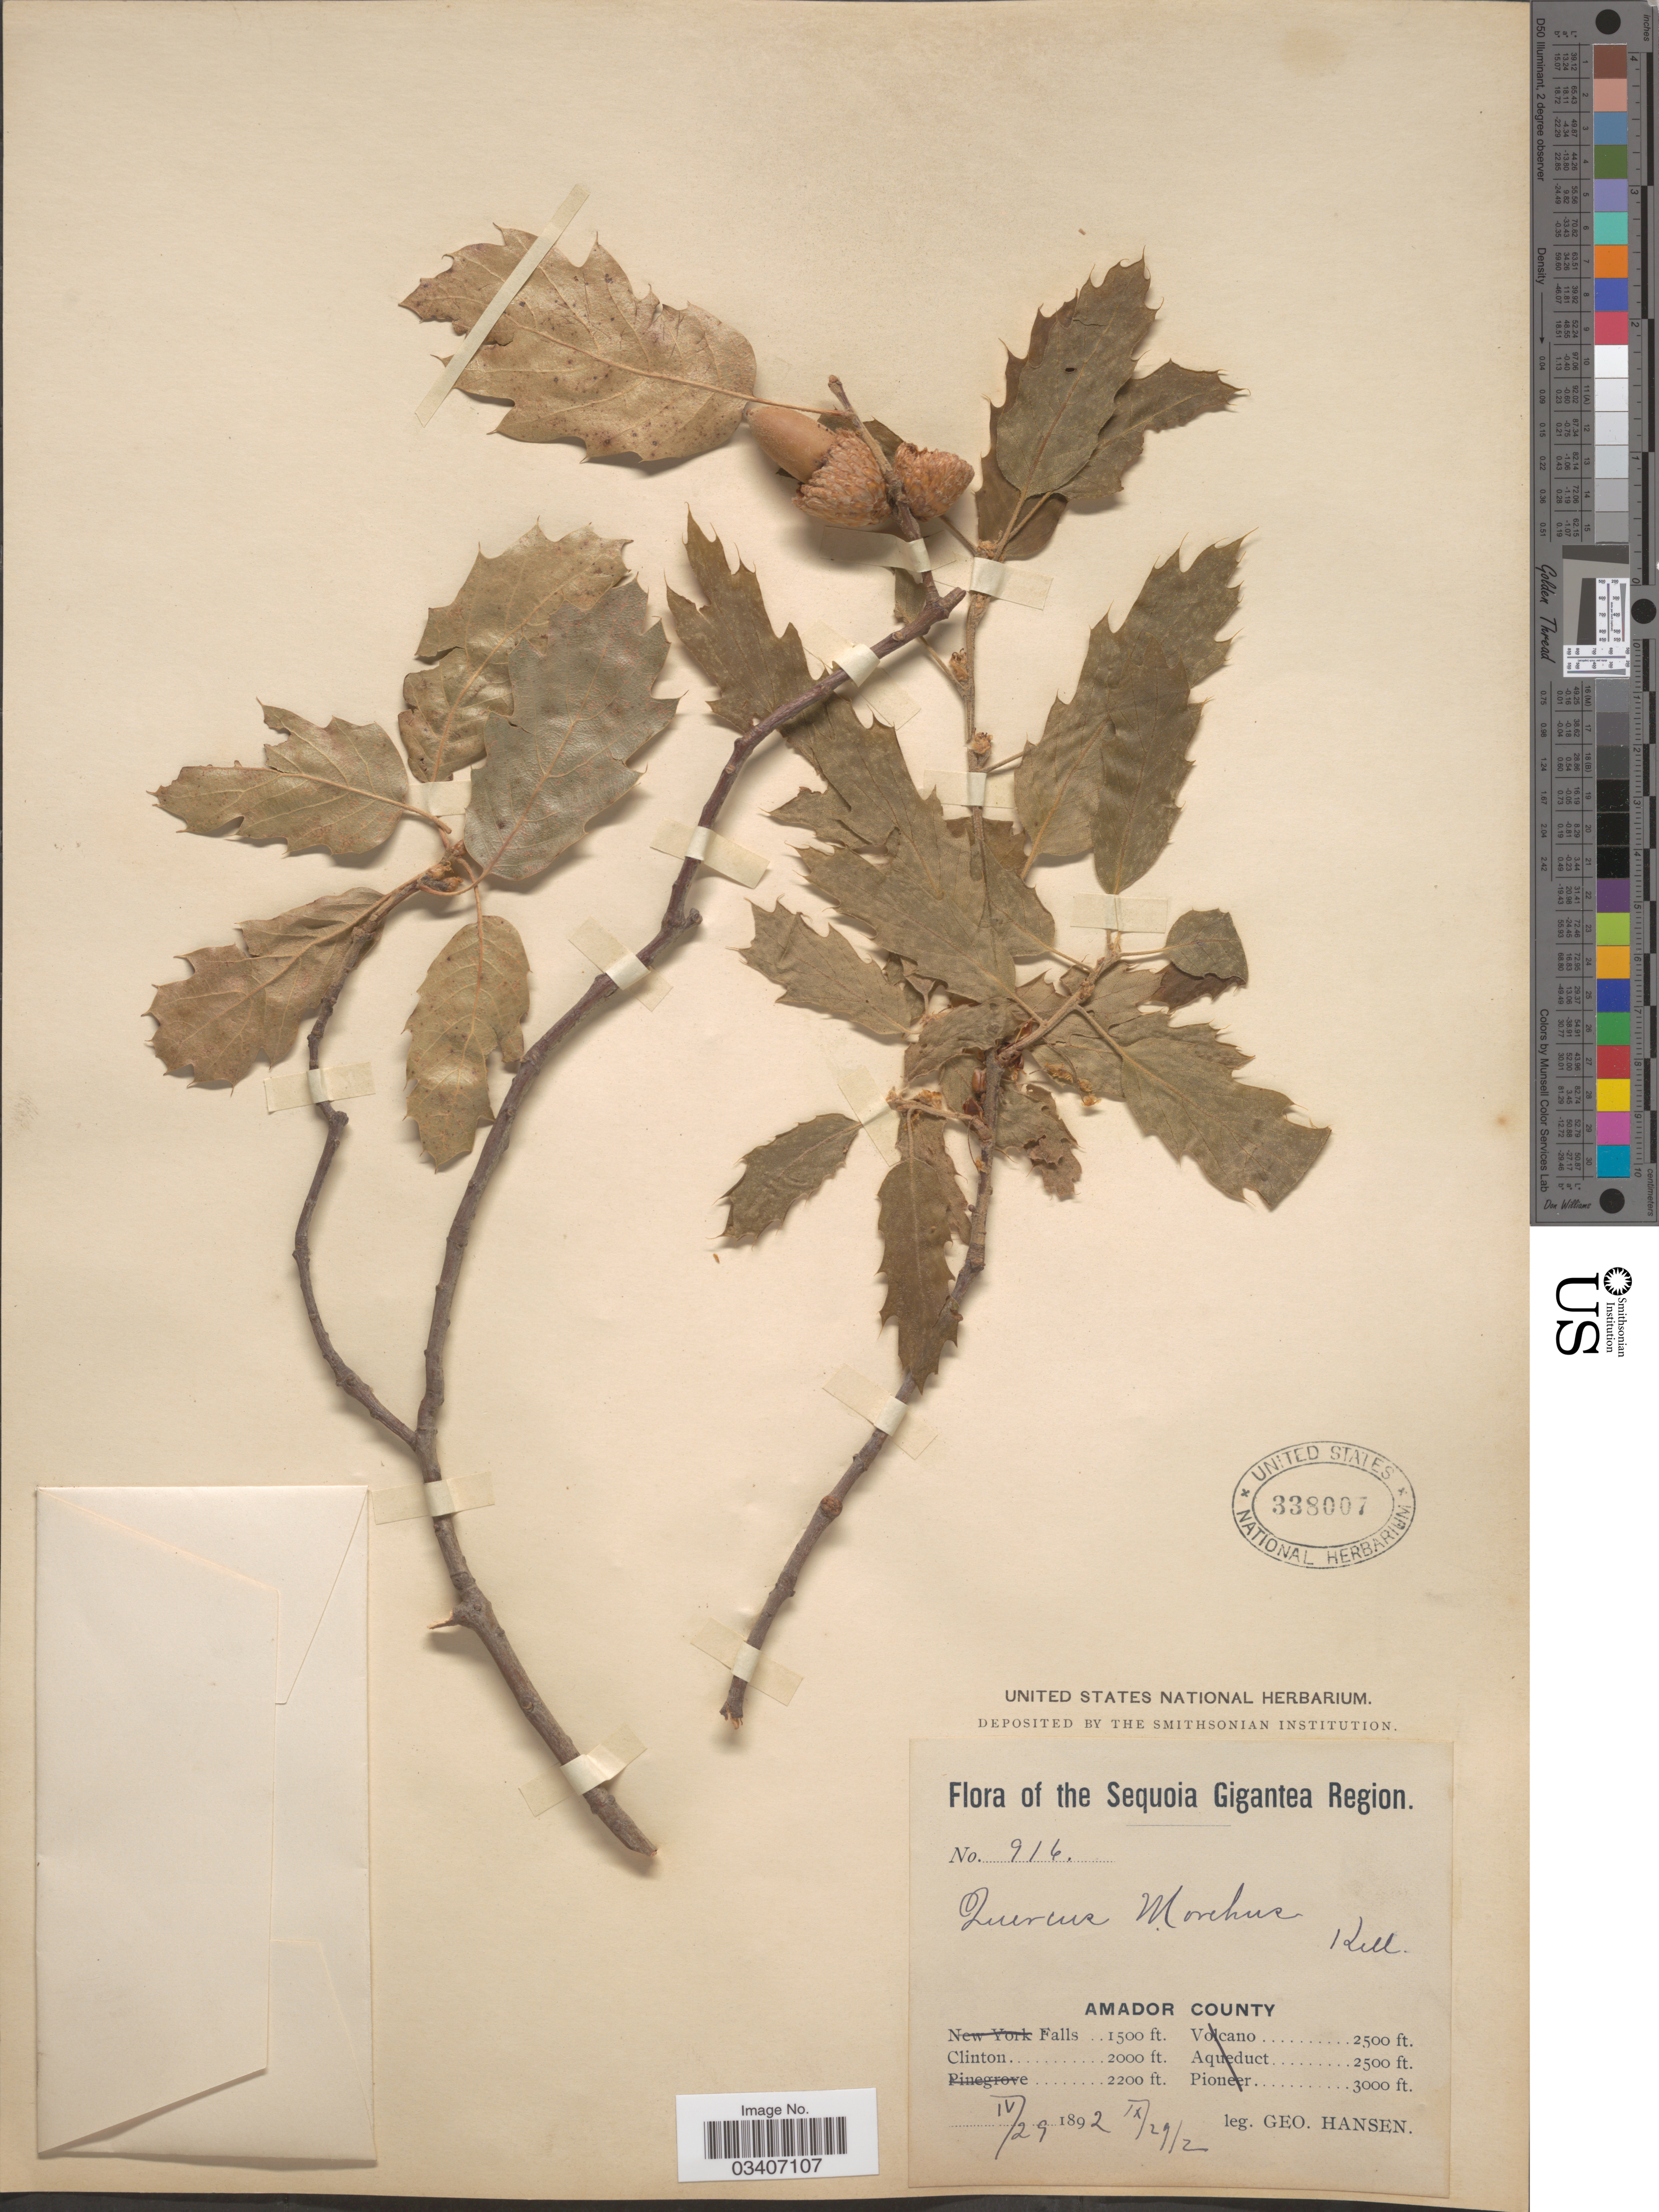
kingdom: Plantae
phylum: Tracheophyta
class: Magnoliopsida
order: Fagales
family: Fagaceae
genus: Quercus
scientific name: Quercus x moreha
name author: Kellogg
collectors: G. Hansen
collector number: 916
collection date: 1892-02-29/1892-04-29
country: United States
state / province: California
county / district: Amador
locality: The Sequoia Gigantea Region. Amador County. Clinton.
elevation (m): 610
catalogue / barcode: US 338007